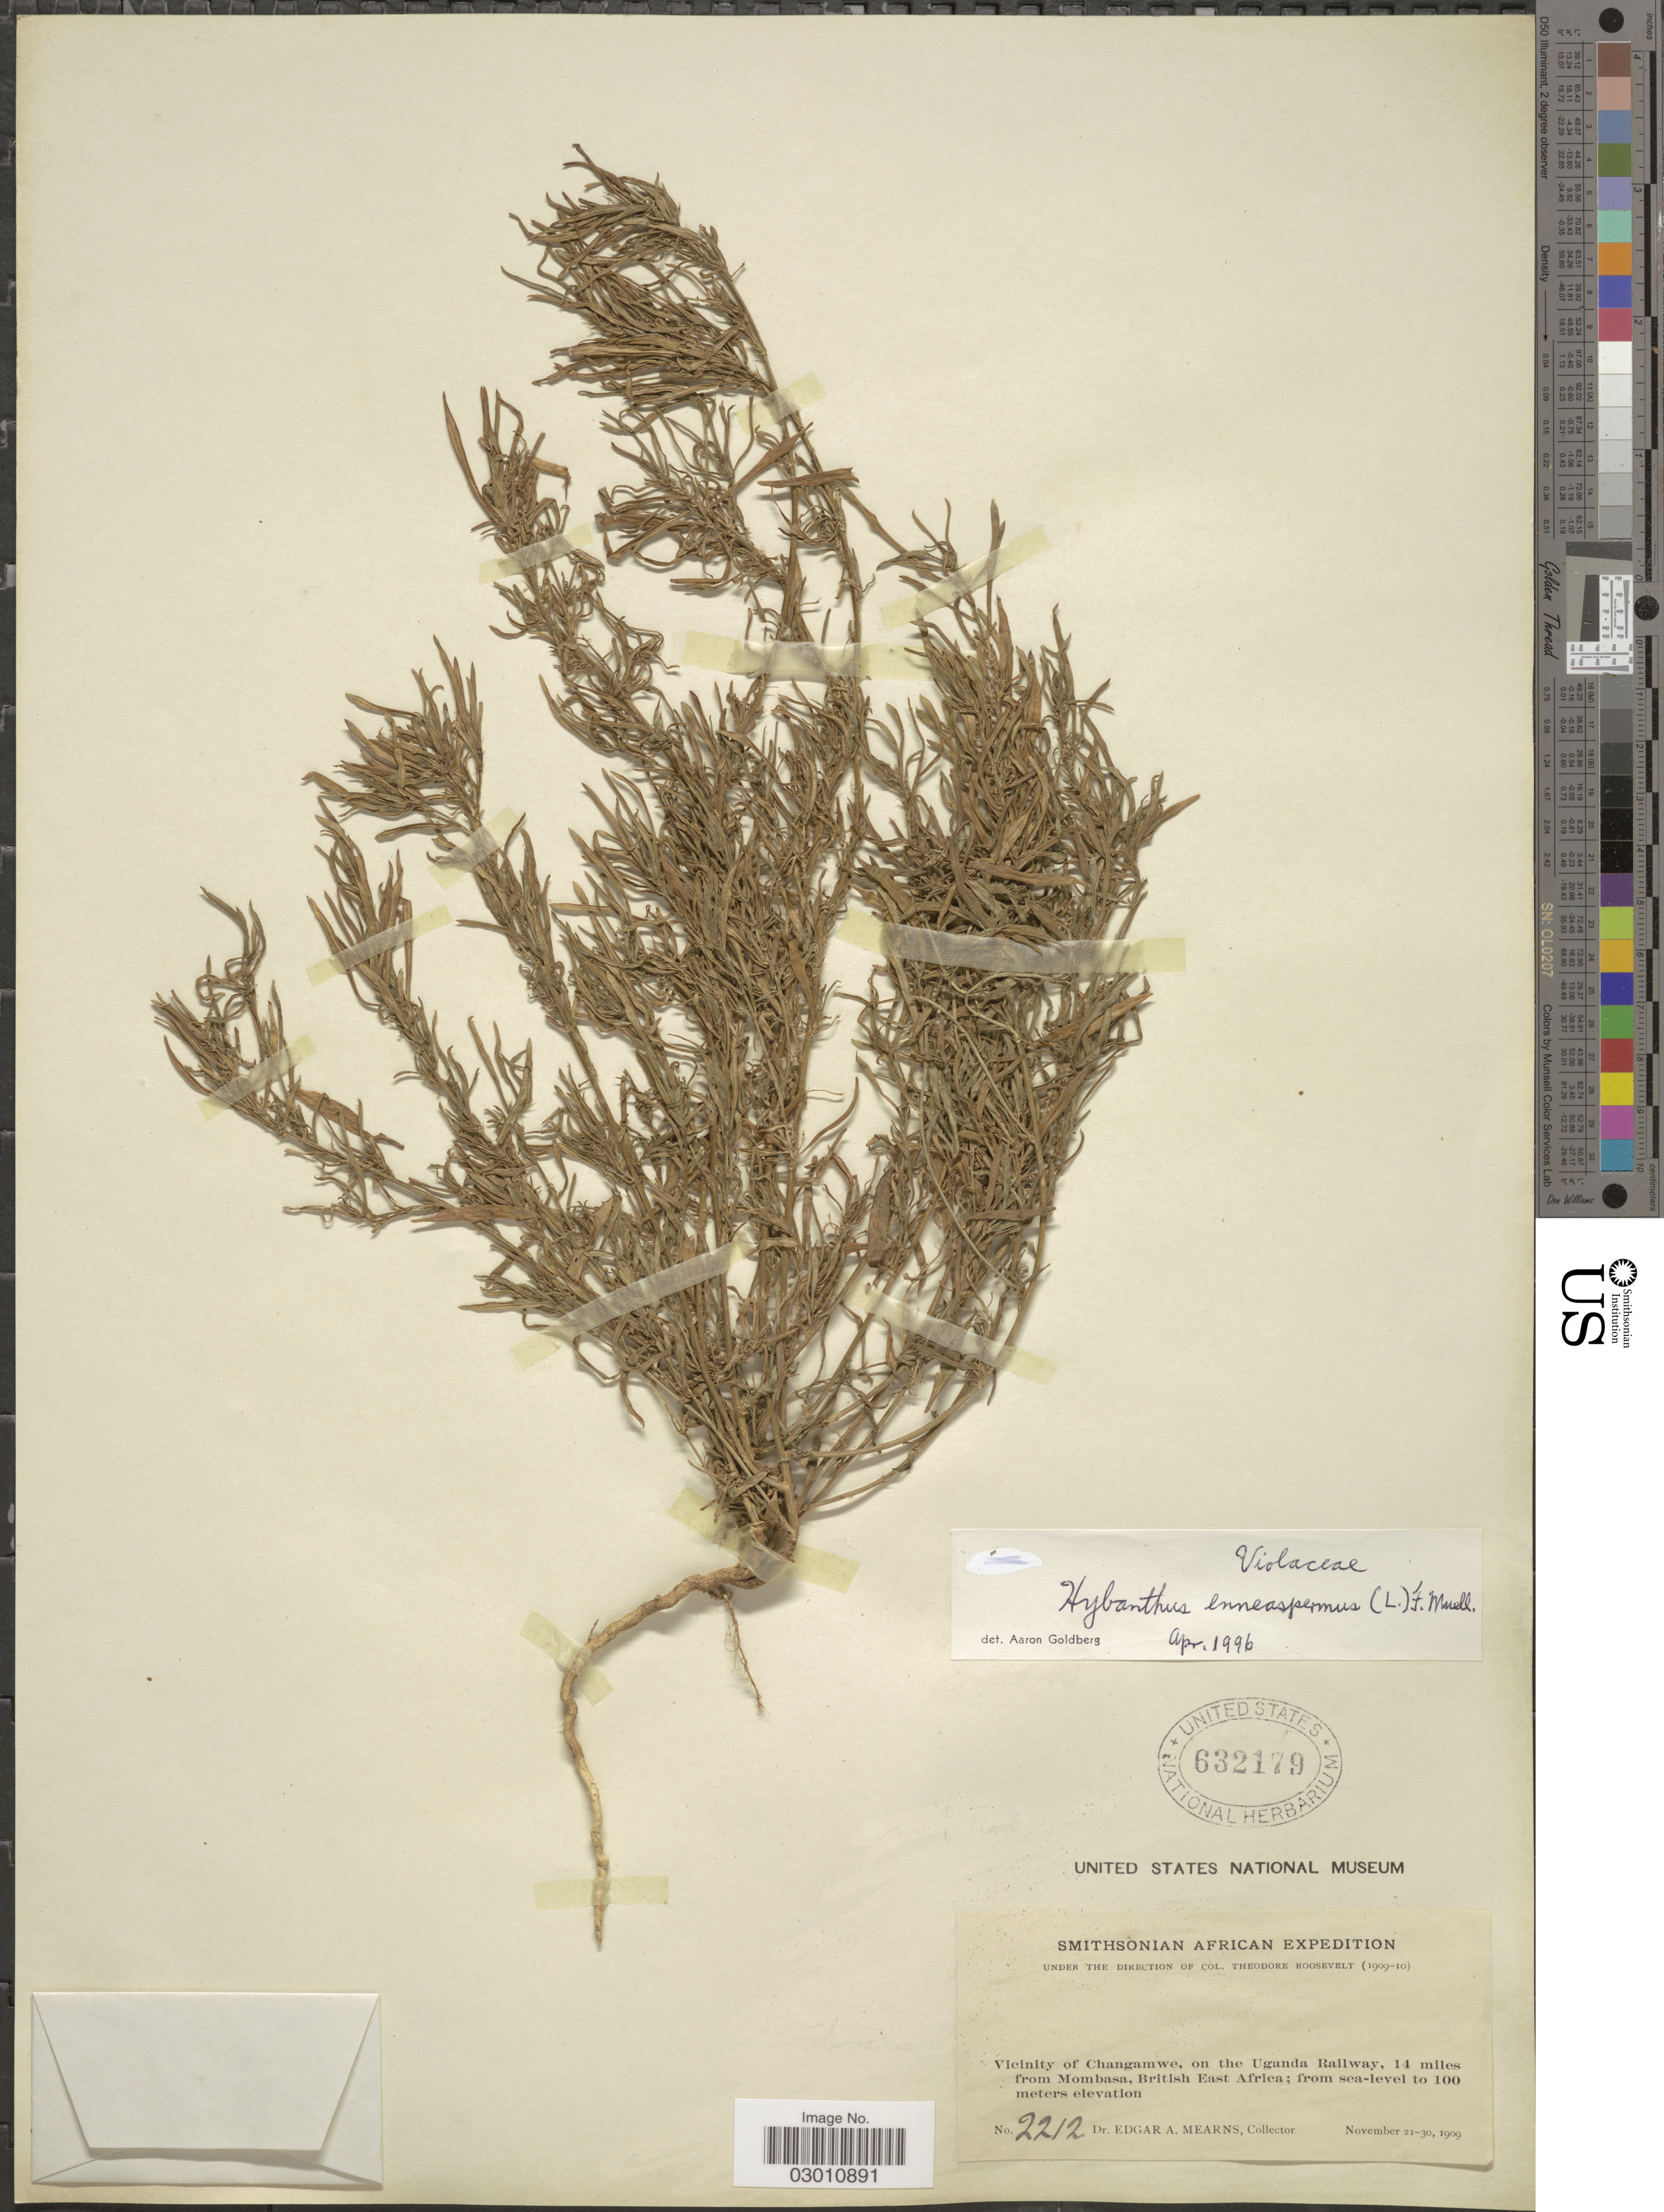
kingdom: Plantae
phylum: Tracheophyta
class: Magnoliopsida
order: Malpighiales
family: Violaceae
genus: Pigea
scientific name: Pigea enneasperma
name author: (L.) P.I. Forst.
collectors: E. A. Mearns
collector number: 2212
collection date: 1909-11-21/1909-11-30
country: Kenya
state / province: Mombasa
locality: Vicinity of Changamwe, on the Uganda Railway, 14 miles from Mombasa, British East Africa.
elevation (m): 100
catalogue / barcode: US 632179